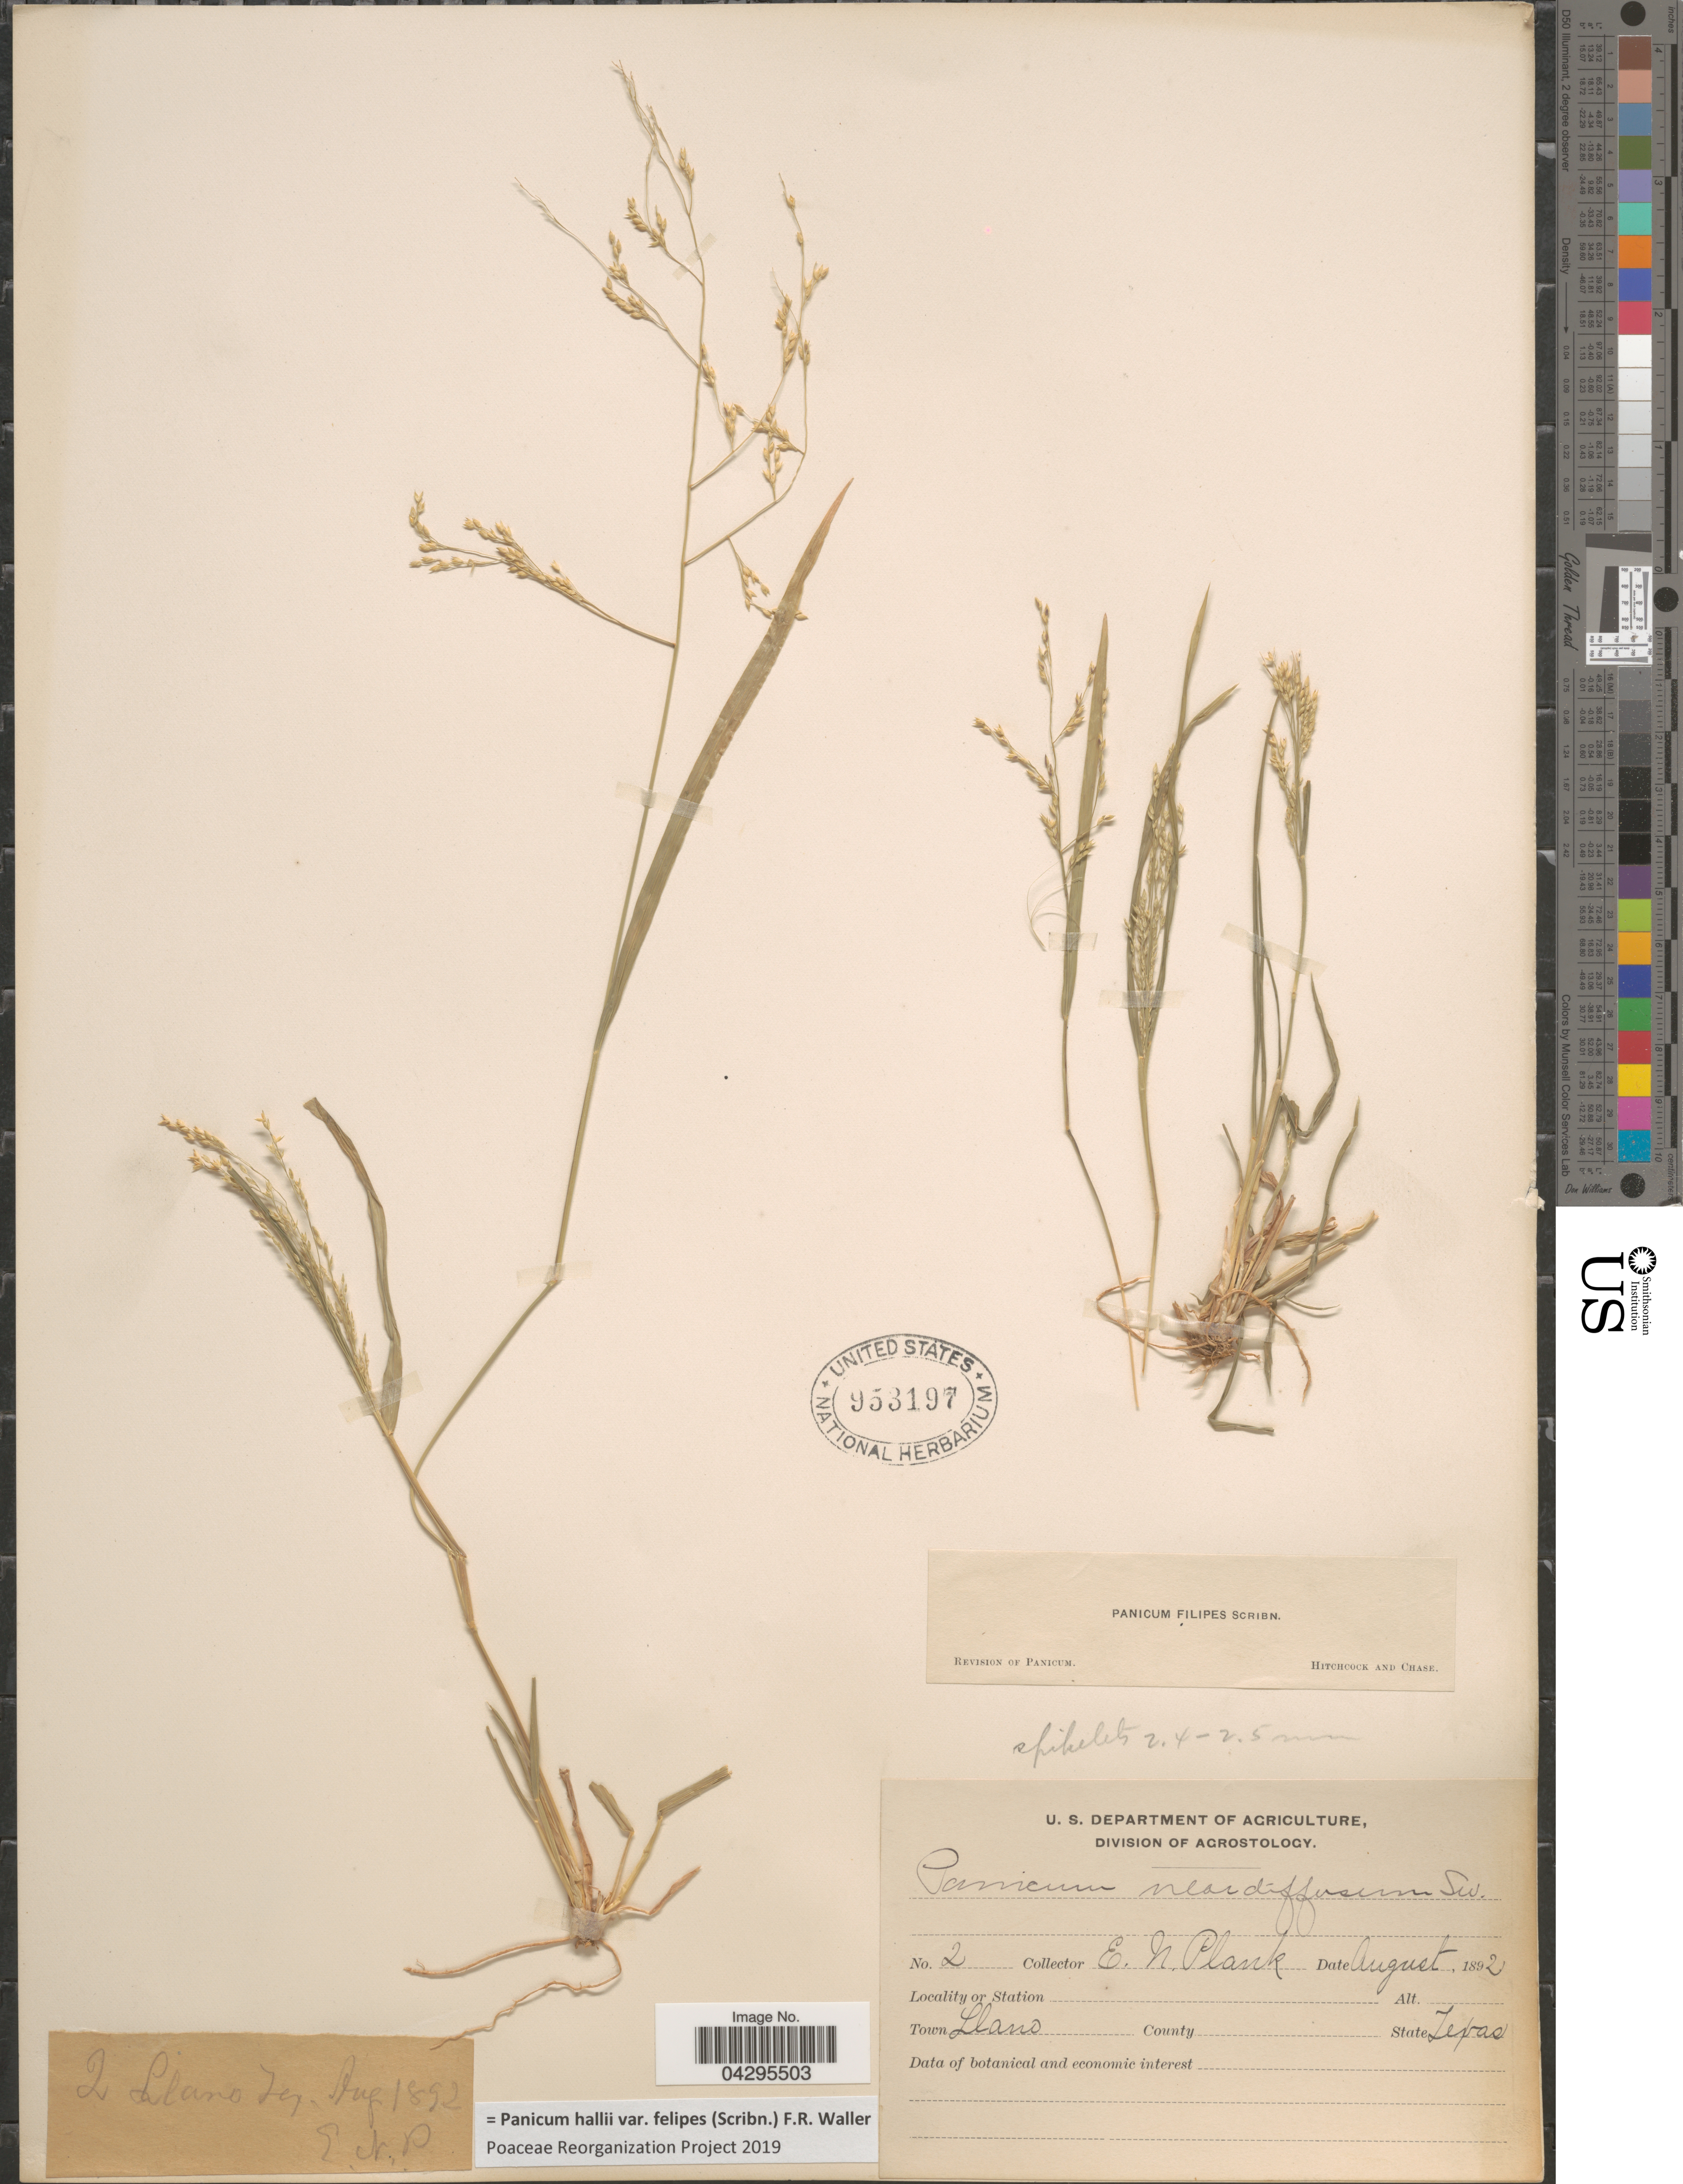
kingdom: Plantae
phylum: Tracheophyta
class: Liliopsida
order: Poales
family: Poaceae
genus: Panicum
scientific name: Panicum hallii var. felipes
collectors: E. Plank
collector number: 2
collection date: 1892-08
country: United States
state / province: Texas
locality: Town Llano.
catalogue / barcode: US 953197